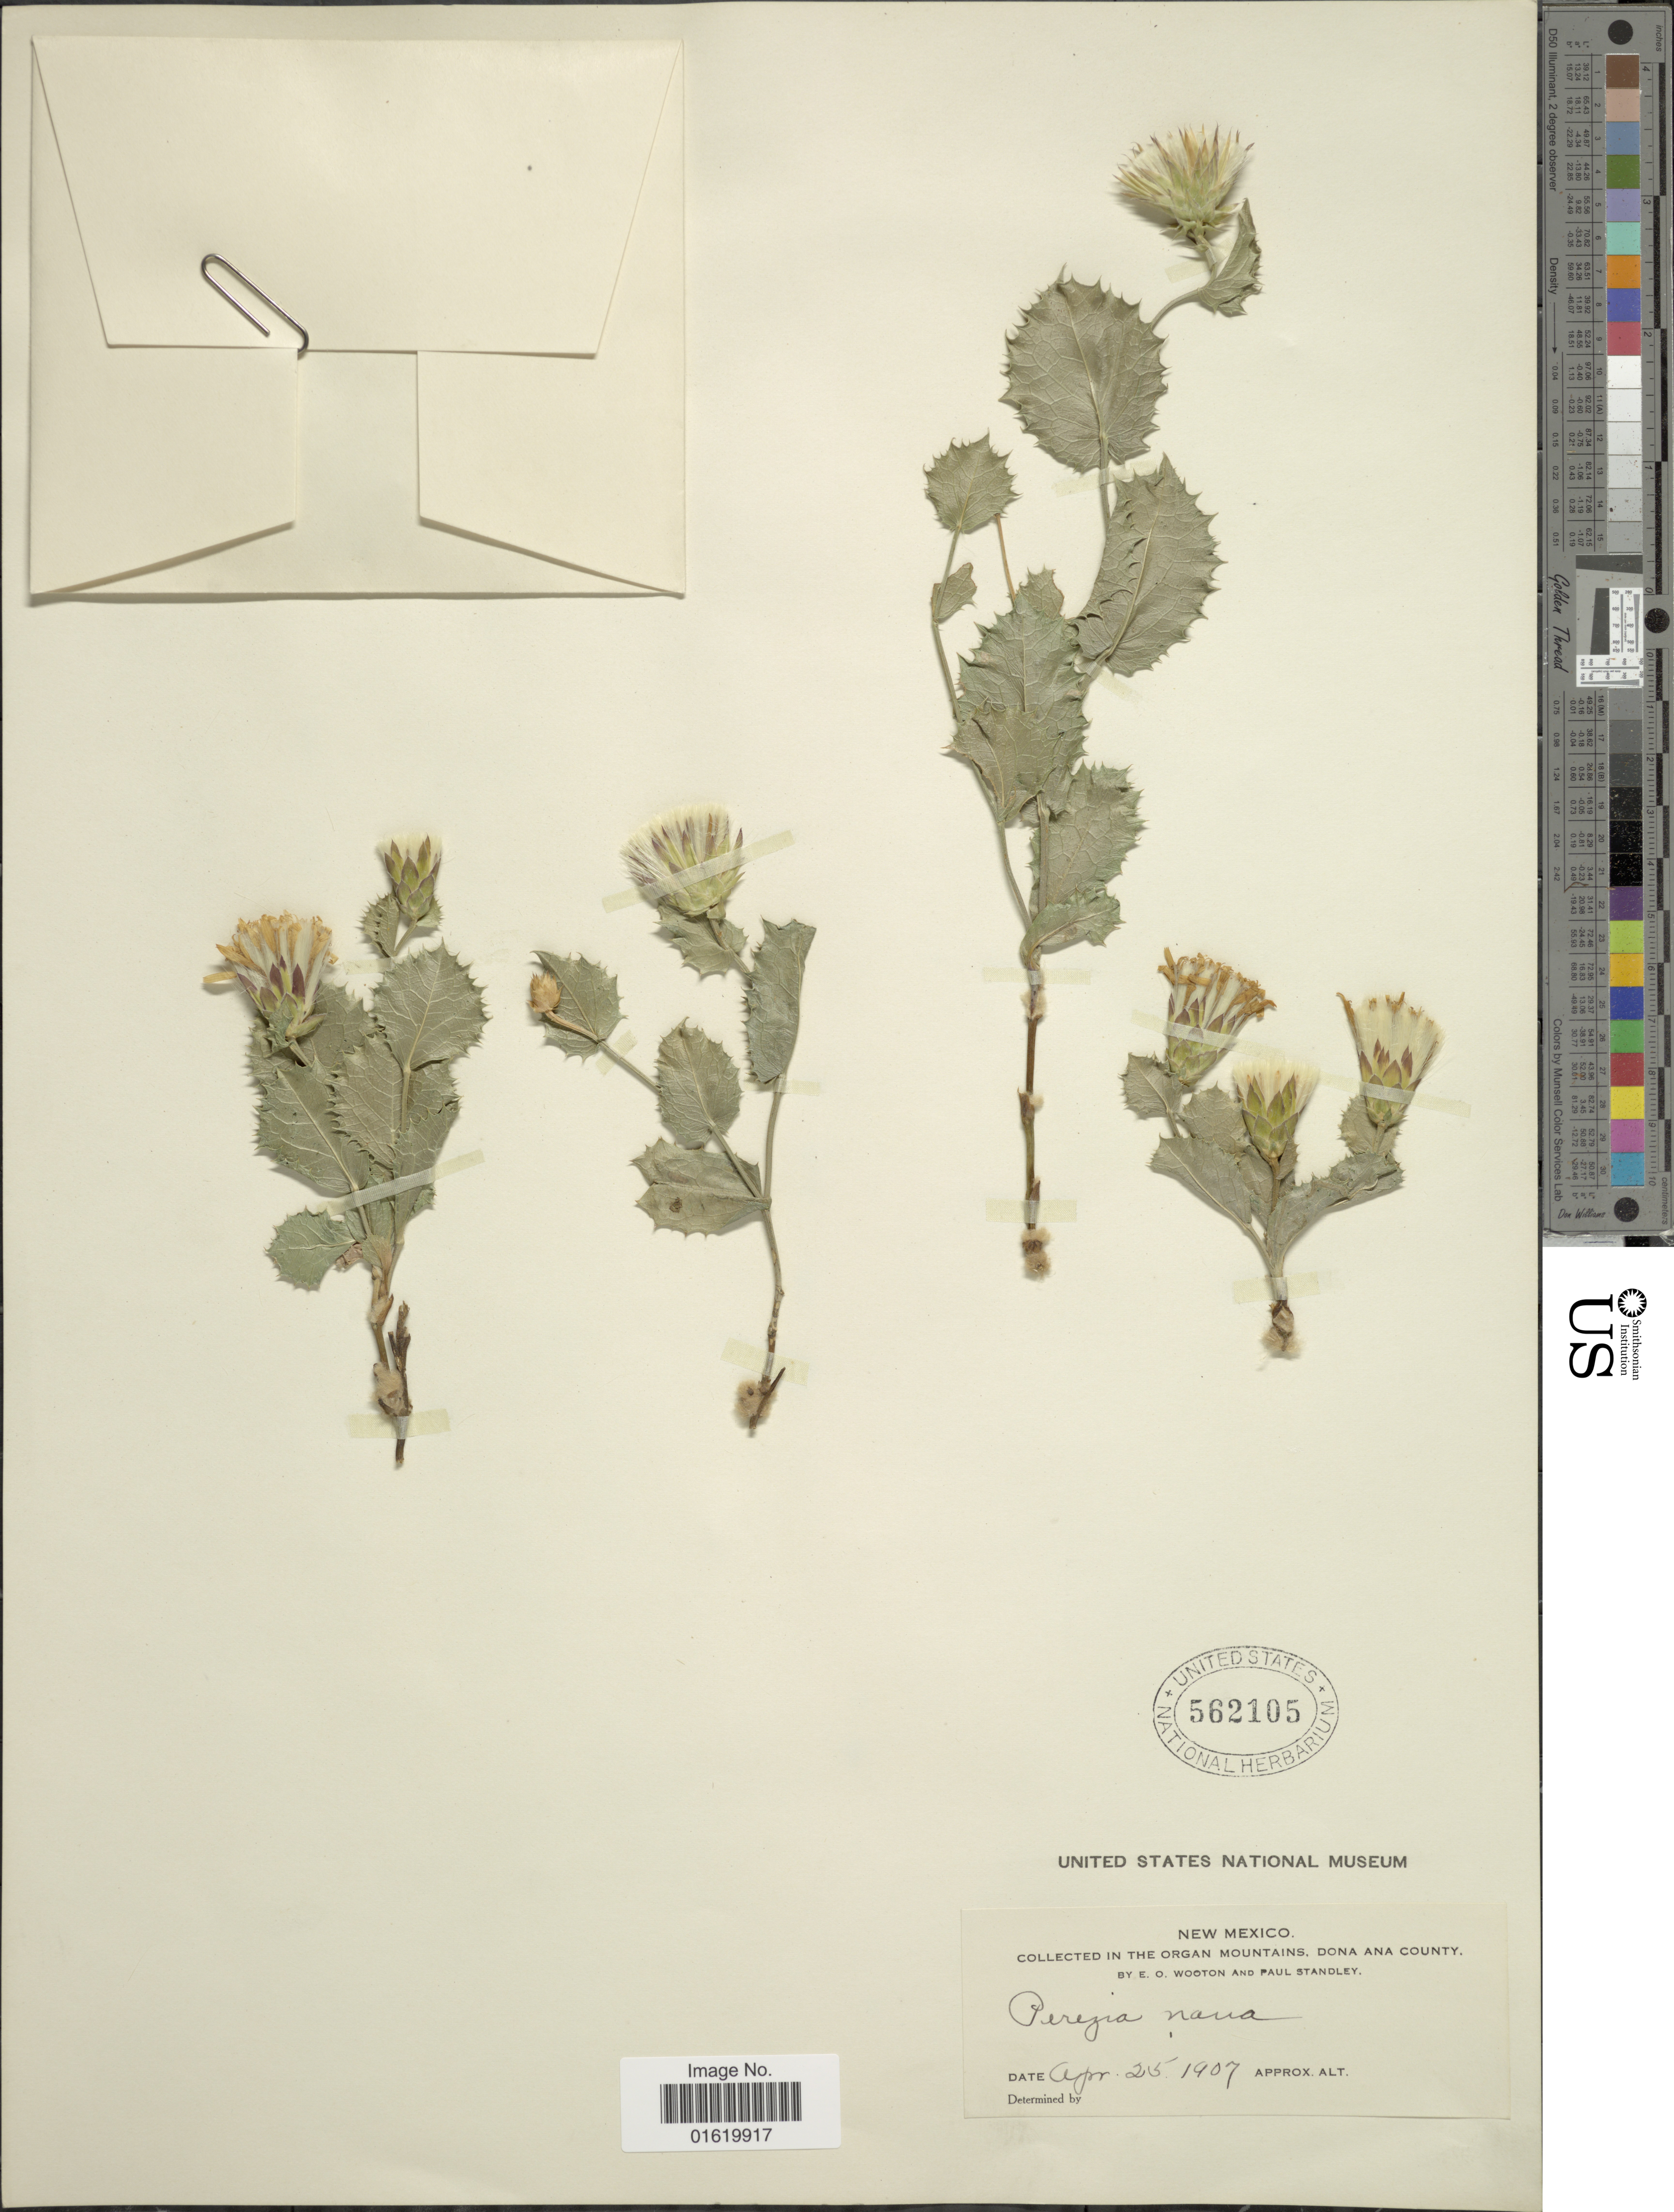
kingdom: Plantae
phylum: Tracheophyta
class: Magnoliopsida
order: Asterales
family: Asteraceae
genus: Acourtia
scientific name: Acourtia nana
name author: (A. Gray) Reveal & R.M. King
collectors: E. O. Wooton & P. C. Standley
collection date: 1907-04-25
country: United States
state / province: New Mexico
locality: In the Organ Mountains, Dona Ana County.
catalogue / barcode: US 562105